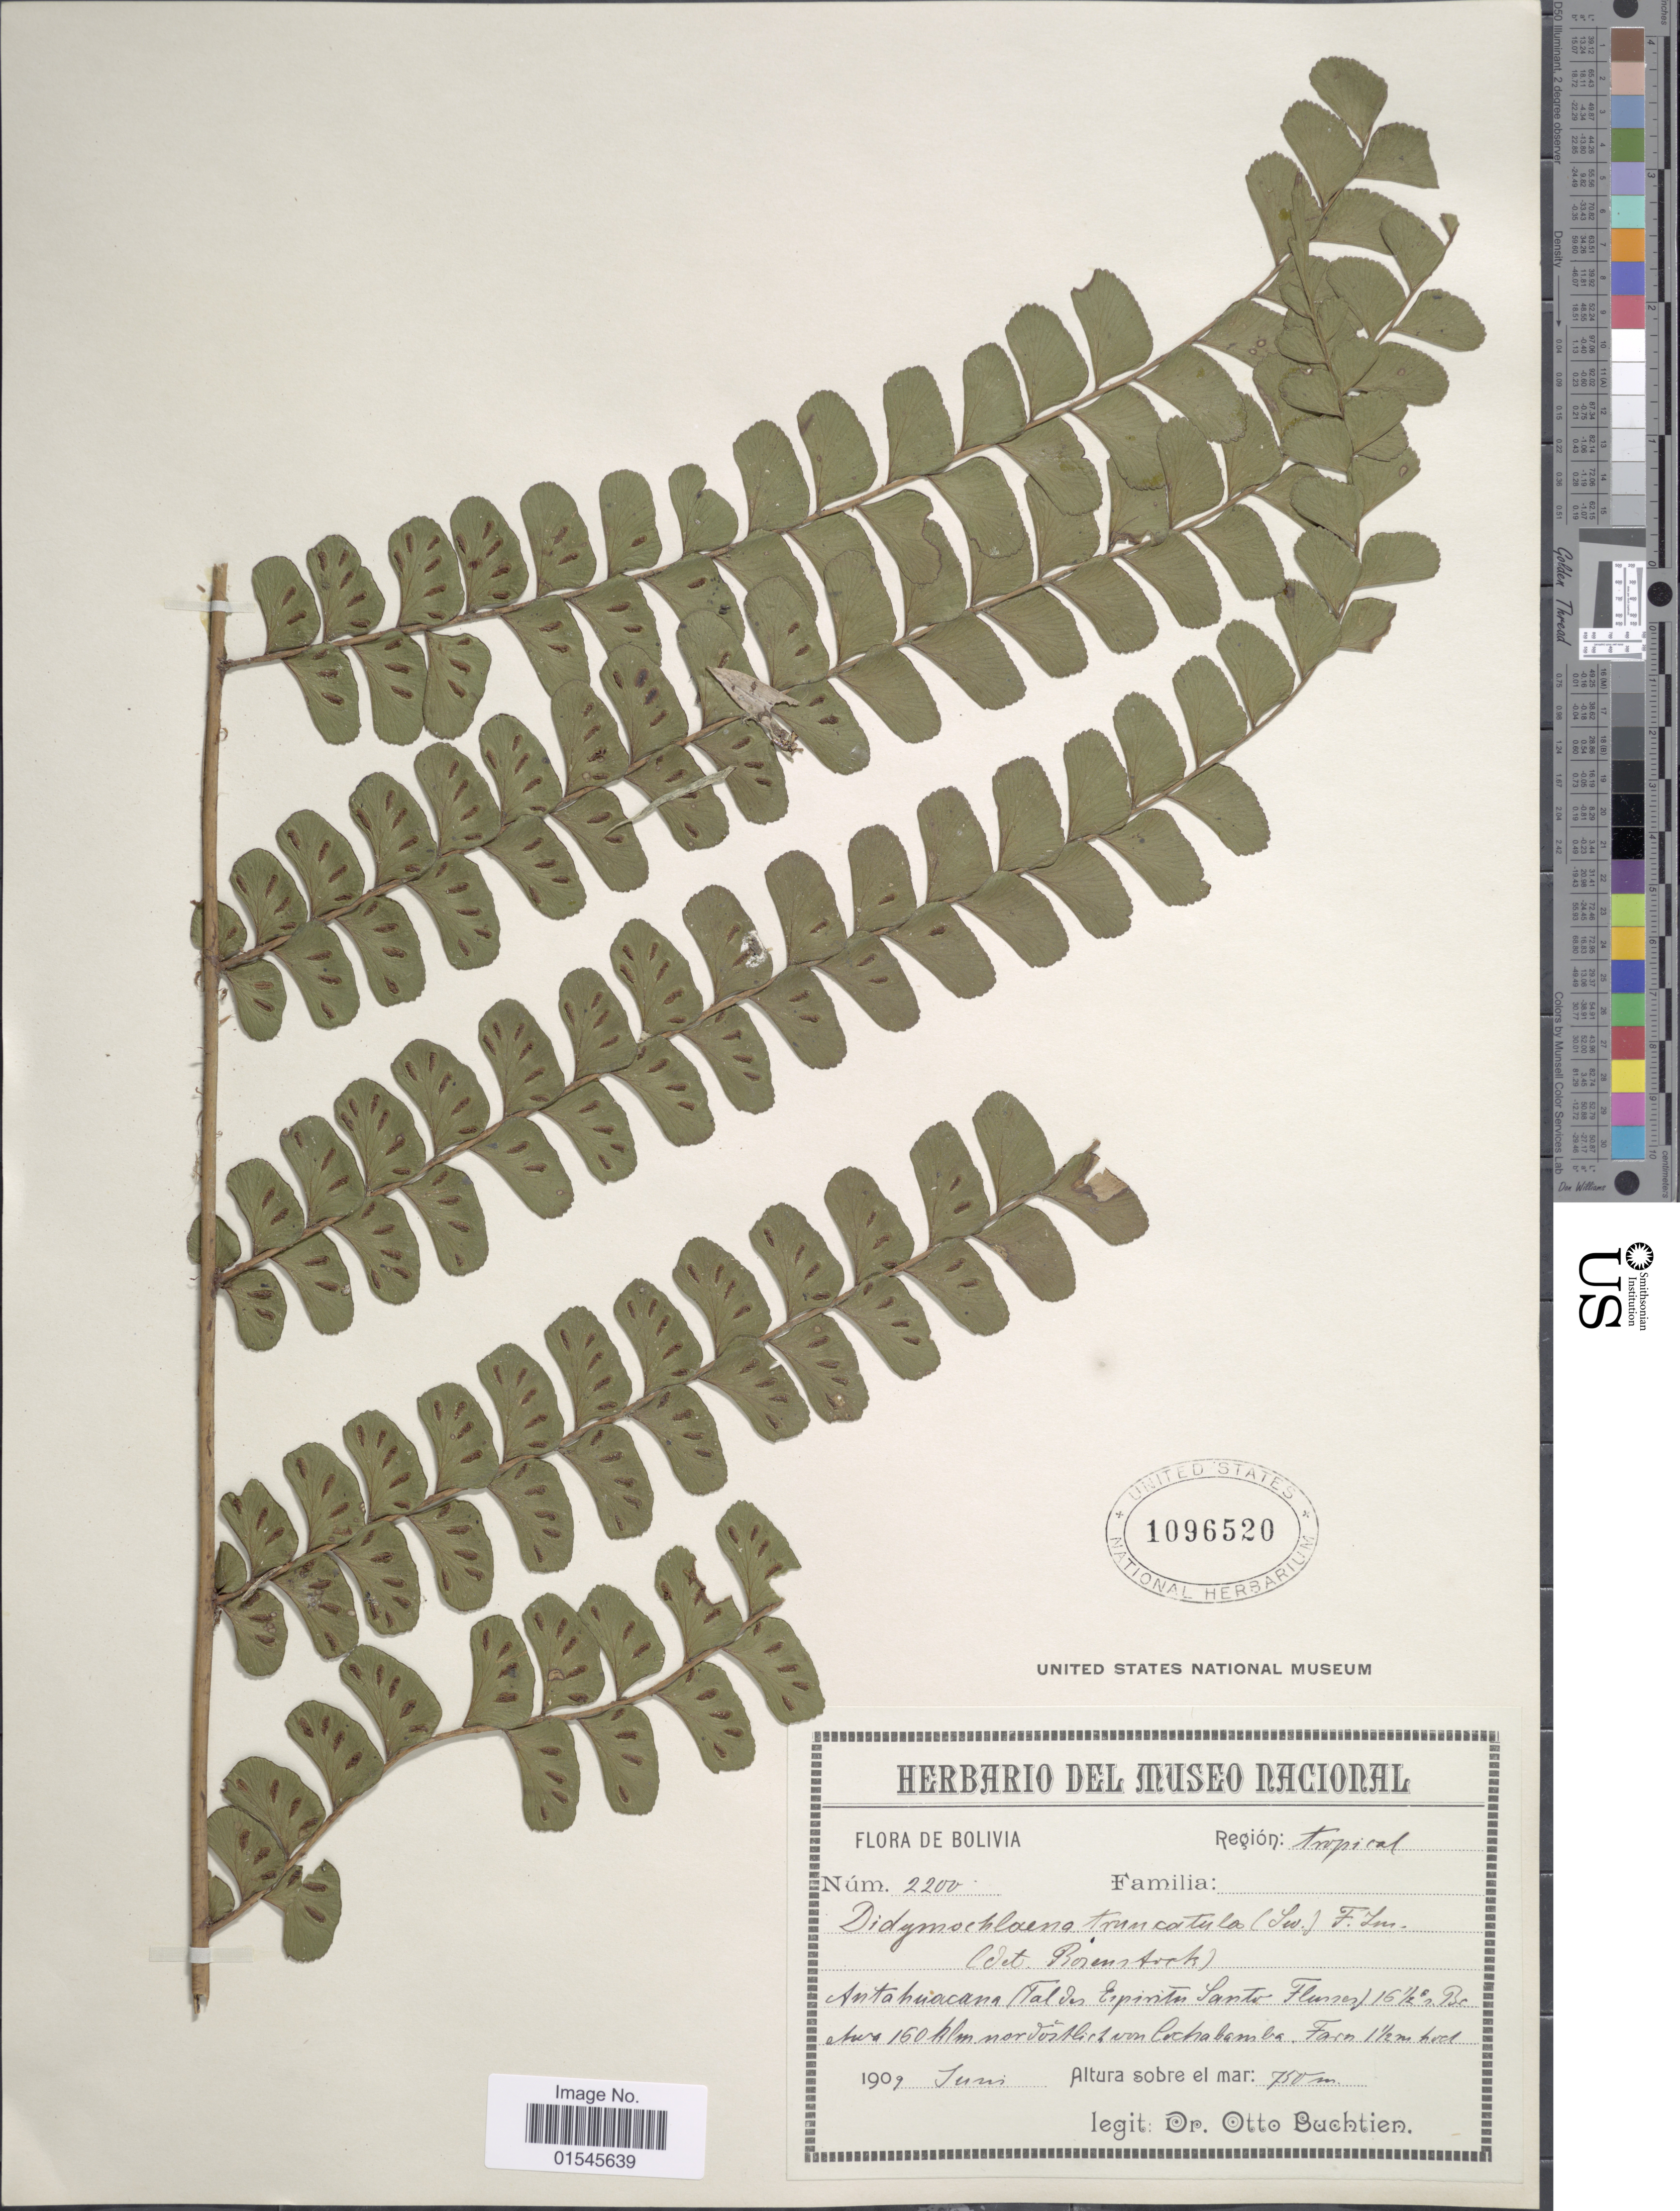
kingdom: Plantae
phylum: Tracheophyta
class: Polypodiopsida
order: Polypodiales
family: Didymochlaenaceae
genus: Didymochlaena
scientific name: Didymochlaena truncatula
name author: (Sw.) J. Sm.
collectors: O. Buchtien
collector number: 2200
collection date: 1909-06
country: Bolivia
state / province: Cochabamba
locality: Antahuacana (tal des Espiritu Santo Flusses) 16½° B. etwa 160 km nordöstlich von Cochabamba.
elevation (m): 750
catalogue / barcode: US 1096520